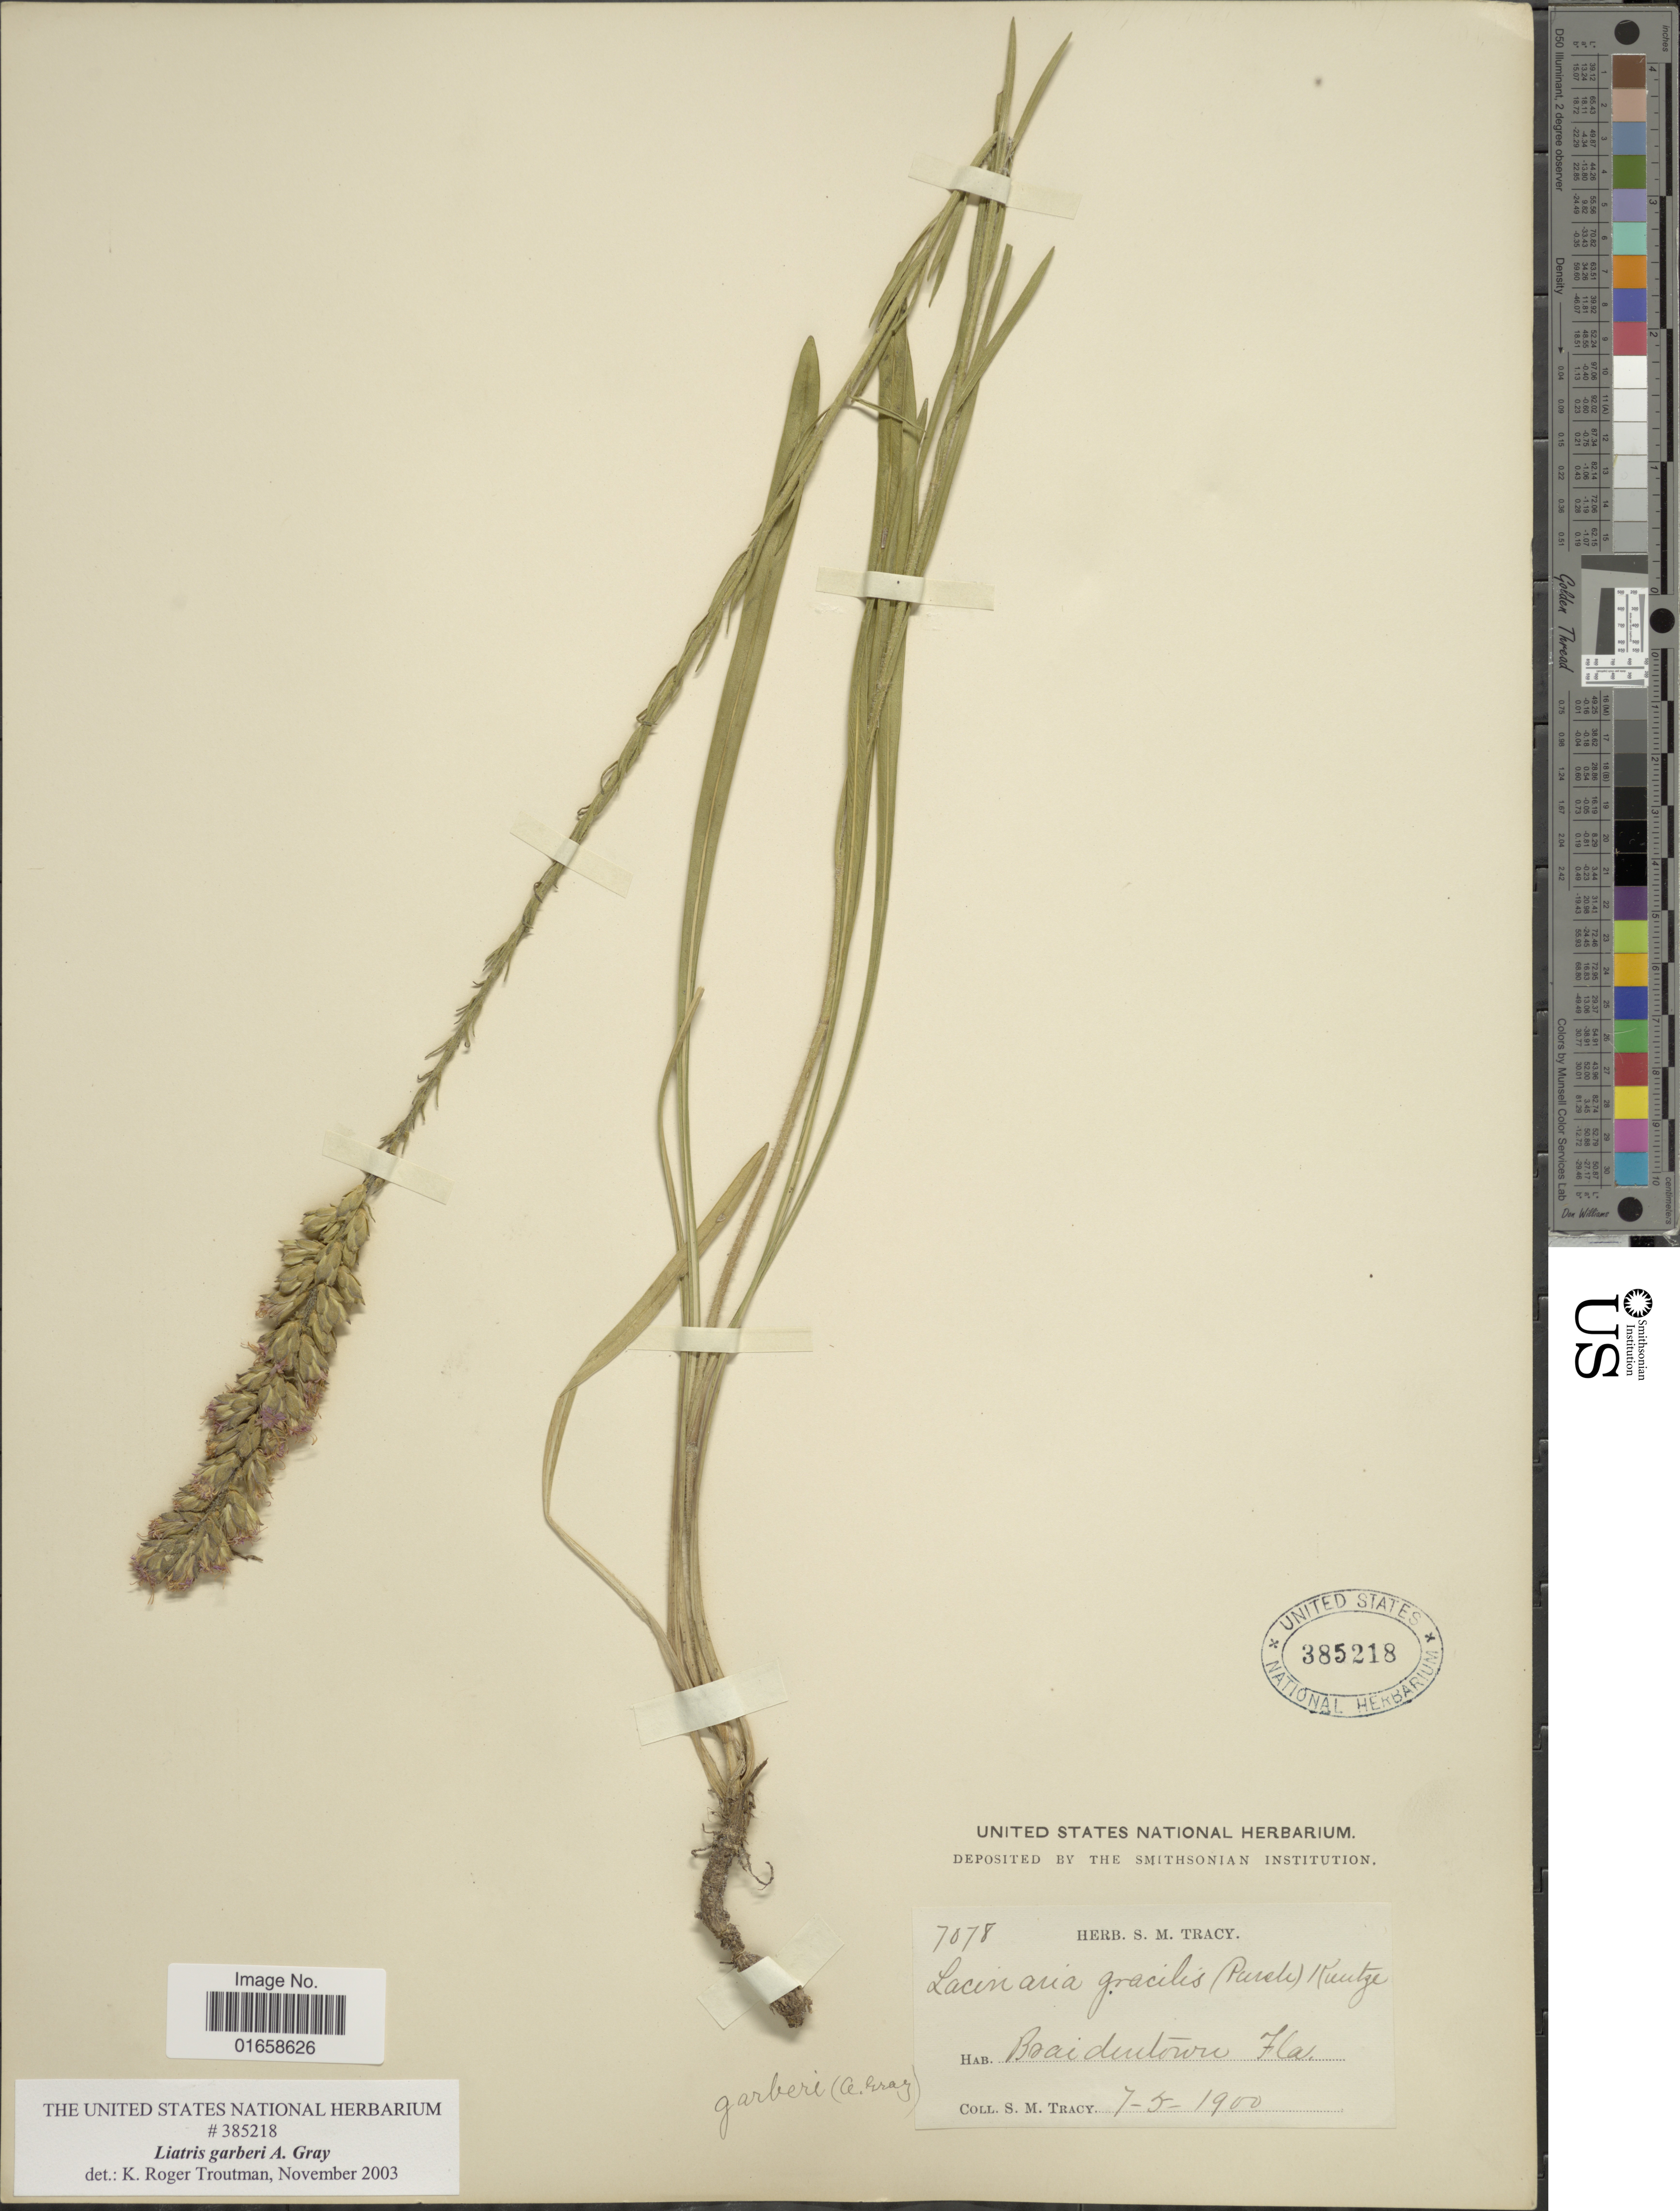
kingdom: Plantae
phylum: Tracheophyta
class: Magnoliopsida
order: Asterales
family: Asteraceae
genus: Liatris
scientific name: Liatris garberi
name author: A. Gray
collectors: S. M. Tracy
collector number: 7078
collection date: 1900-07-05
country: United States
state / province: Florida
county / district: Manatee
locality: Braidentown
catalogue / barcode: US 385218